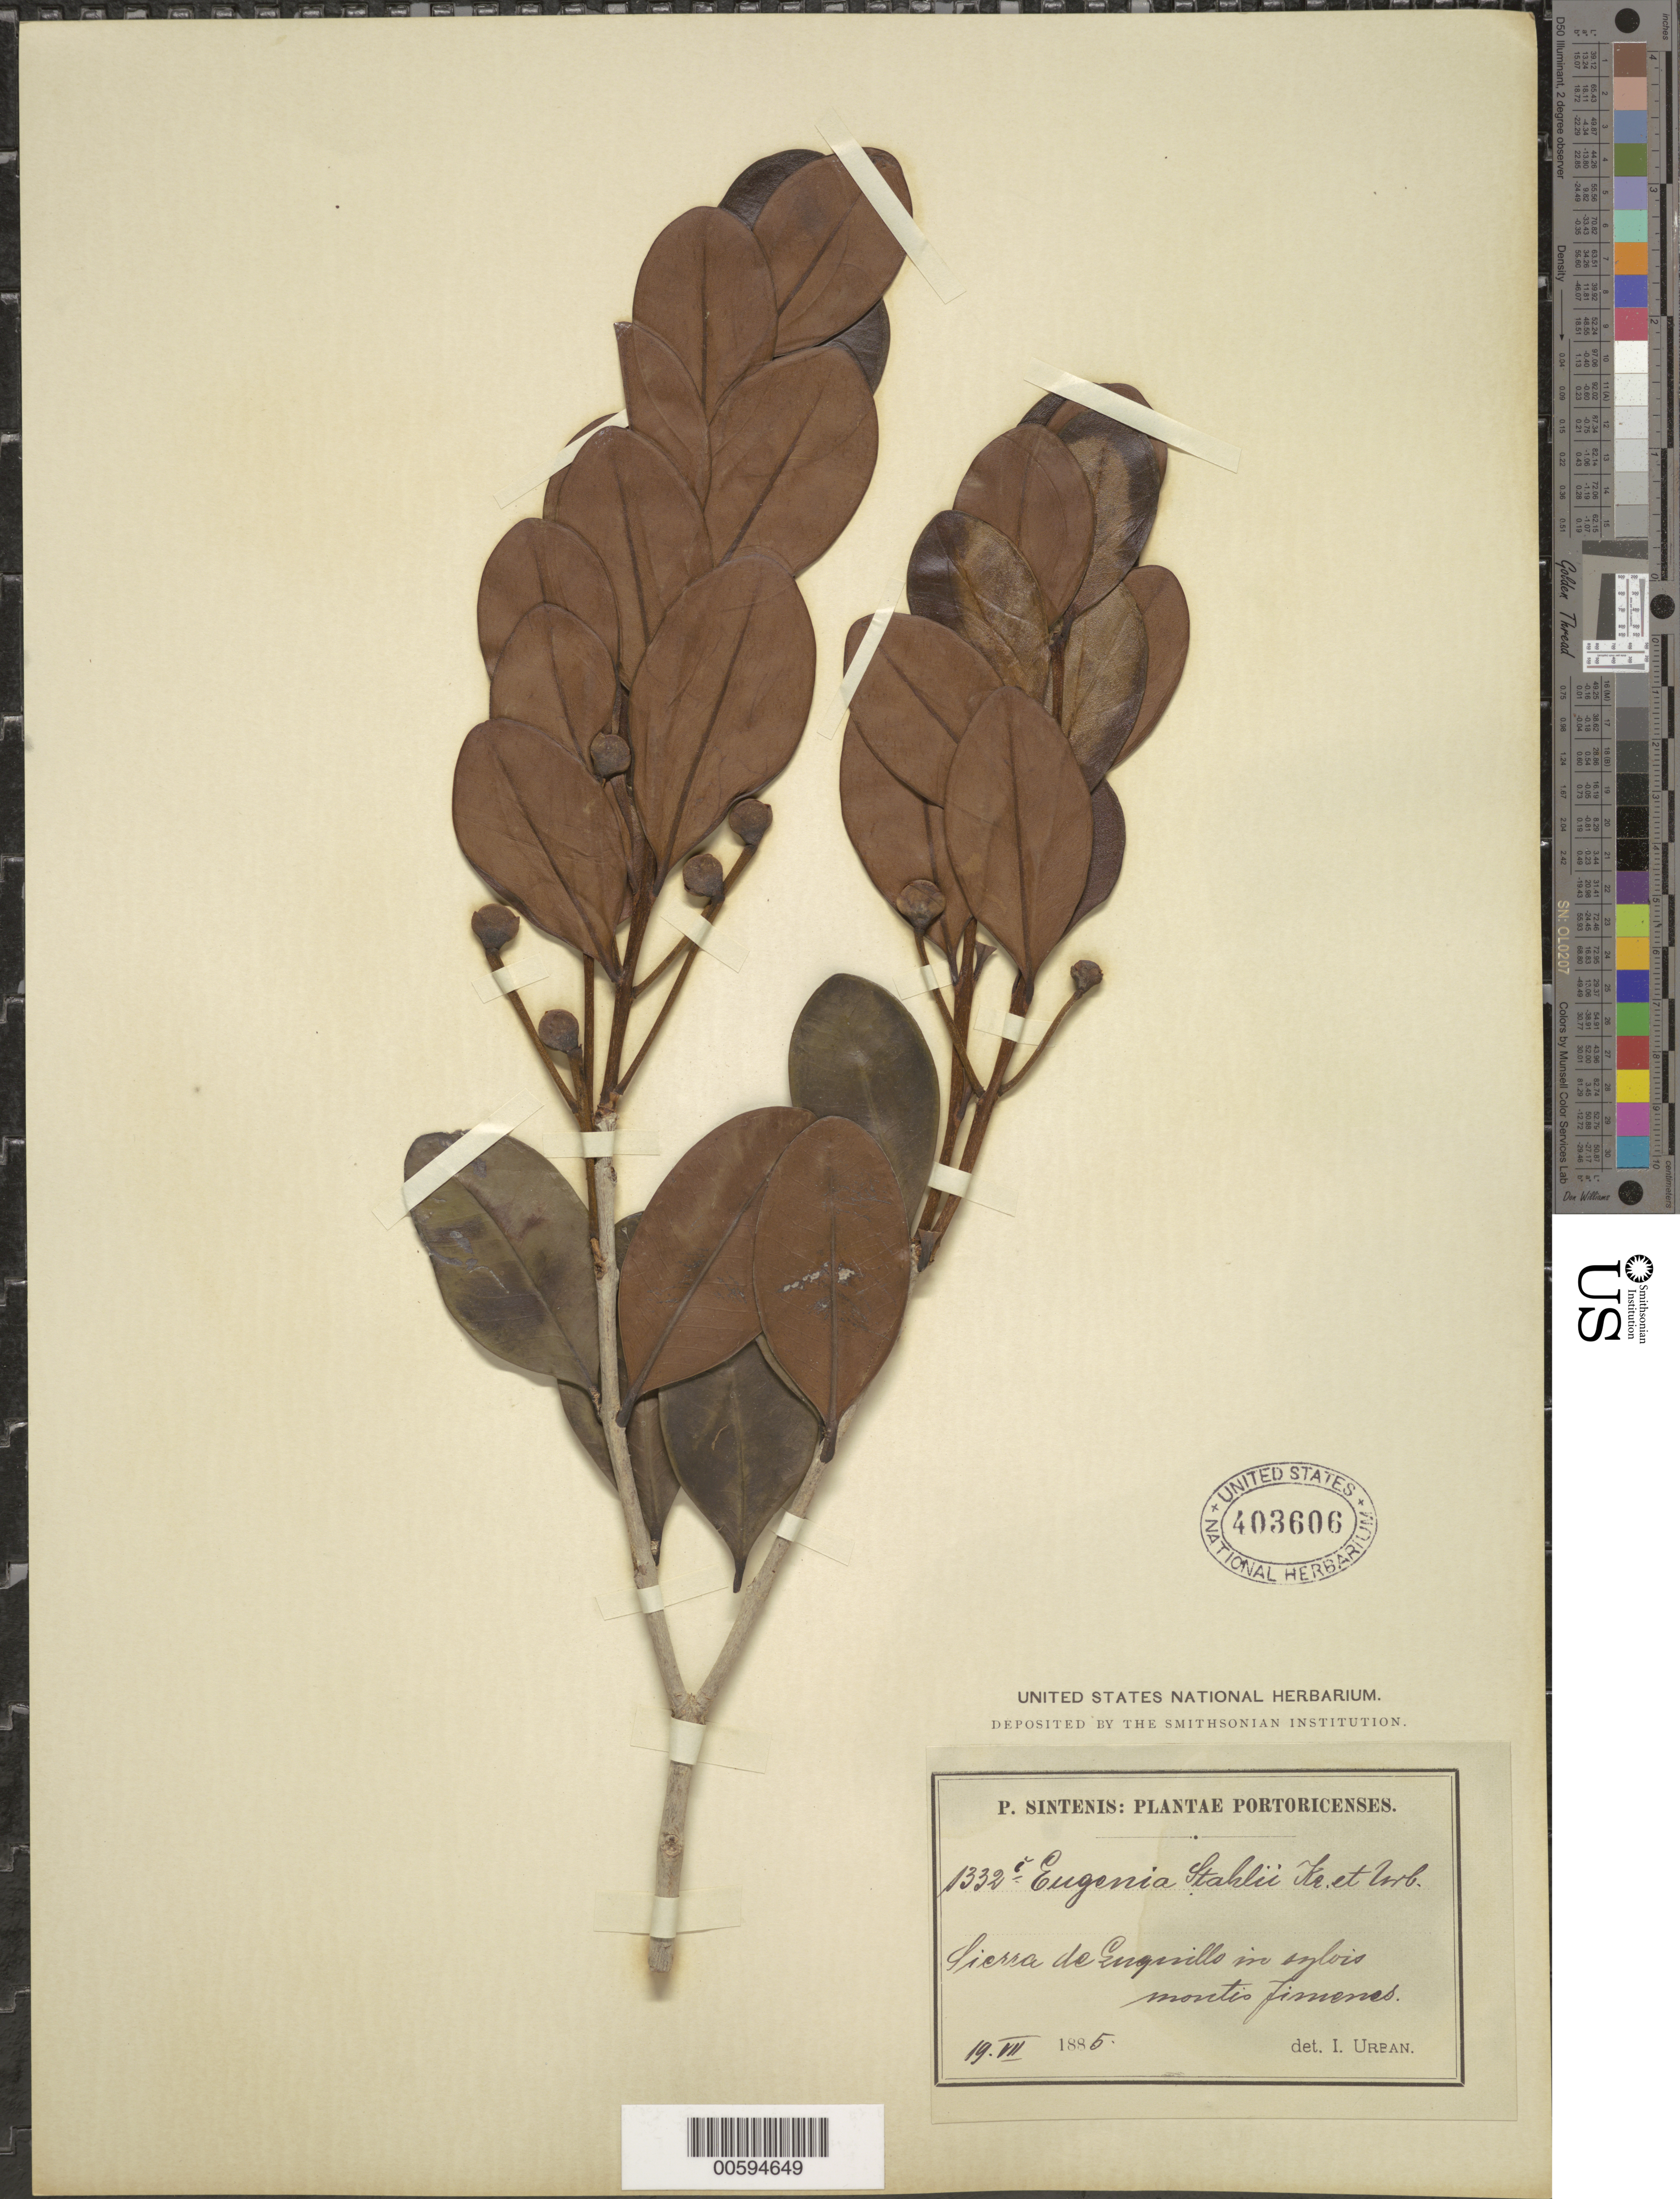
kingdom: Plantae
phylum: Tracheophyta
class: Magnoliopsida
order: Myrtales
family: Myrtaceae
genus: Eugenia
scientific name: Eugenia stahlii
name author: (Kiaersk.) Krug & Urb.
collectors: P. Sintenis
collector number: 1332 c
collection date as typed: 19 Jul 1885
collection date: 1885-07-19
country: Puerto Rico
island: Greater Antilles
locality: Sierra de Luquillo in sylvis montis Jimenes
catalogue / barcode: US 403606